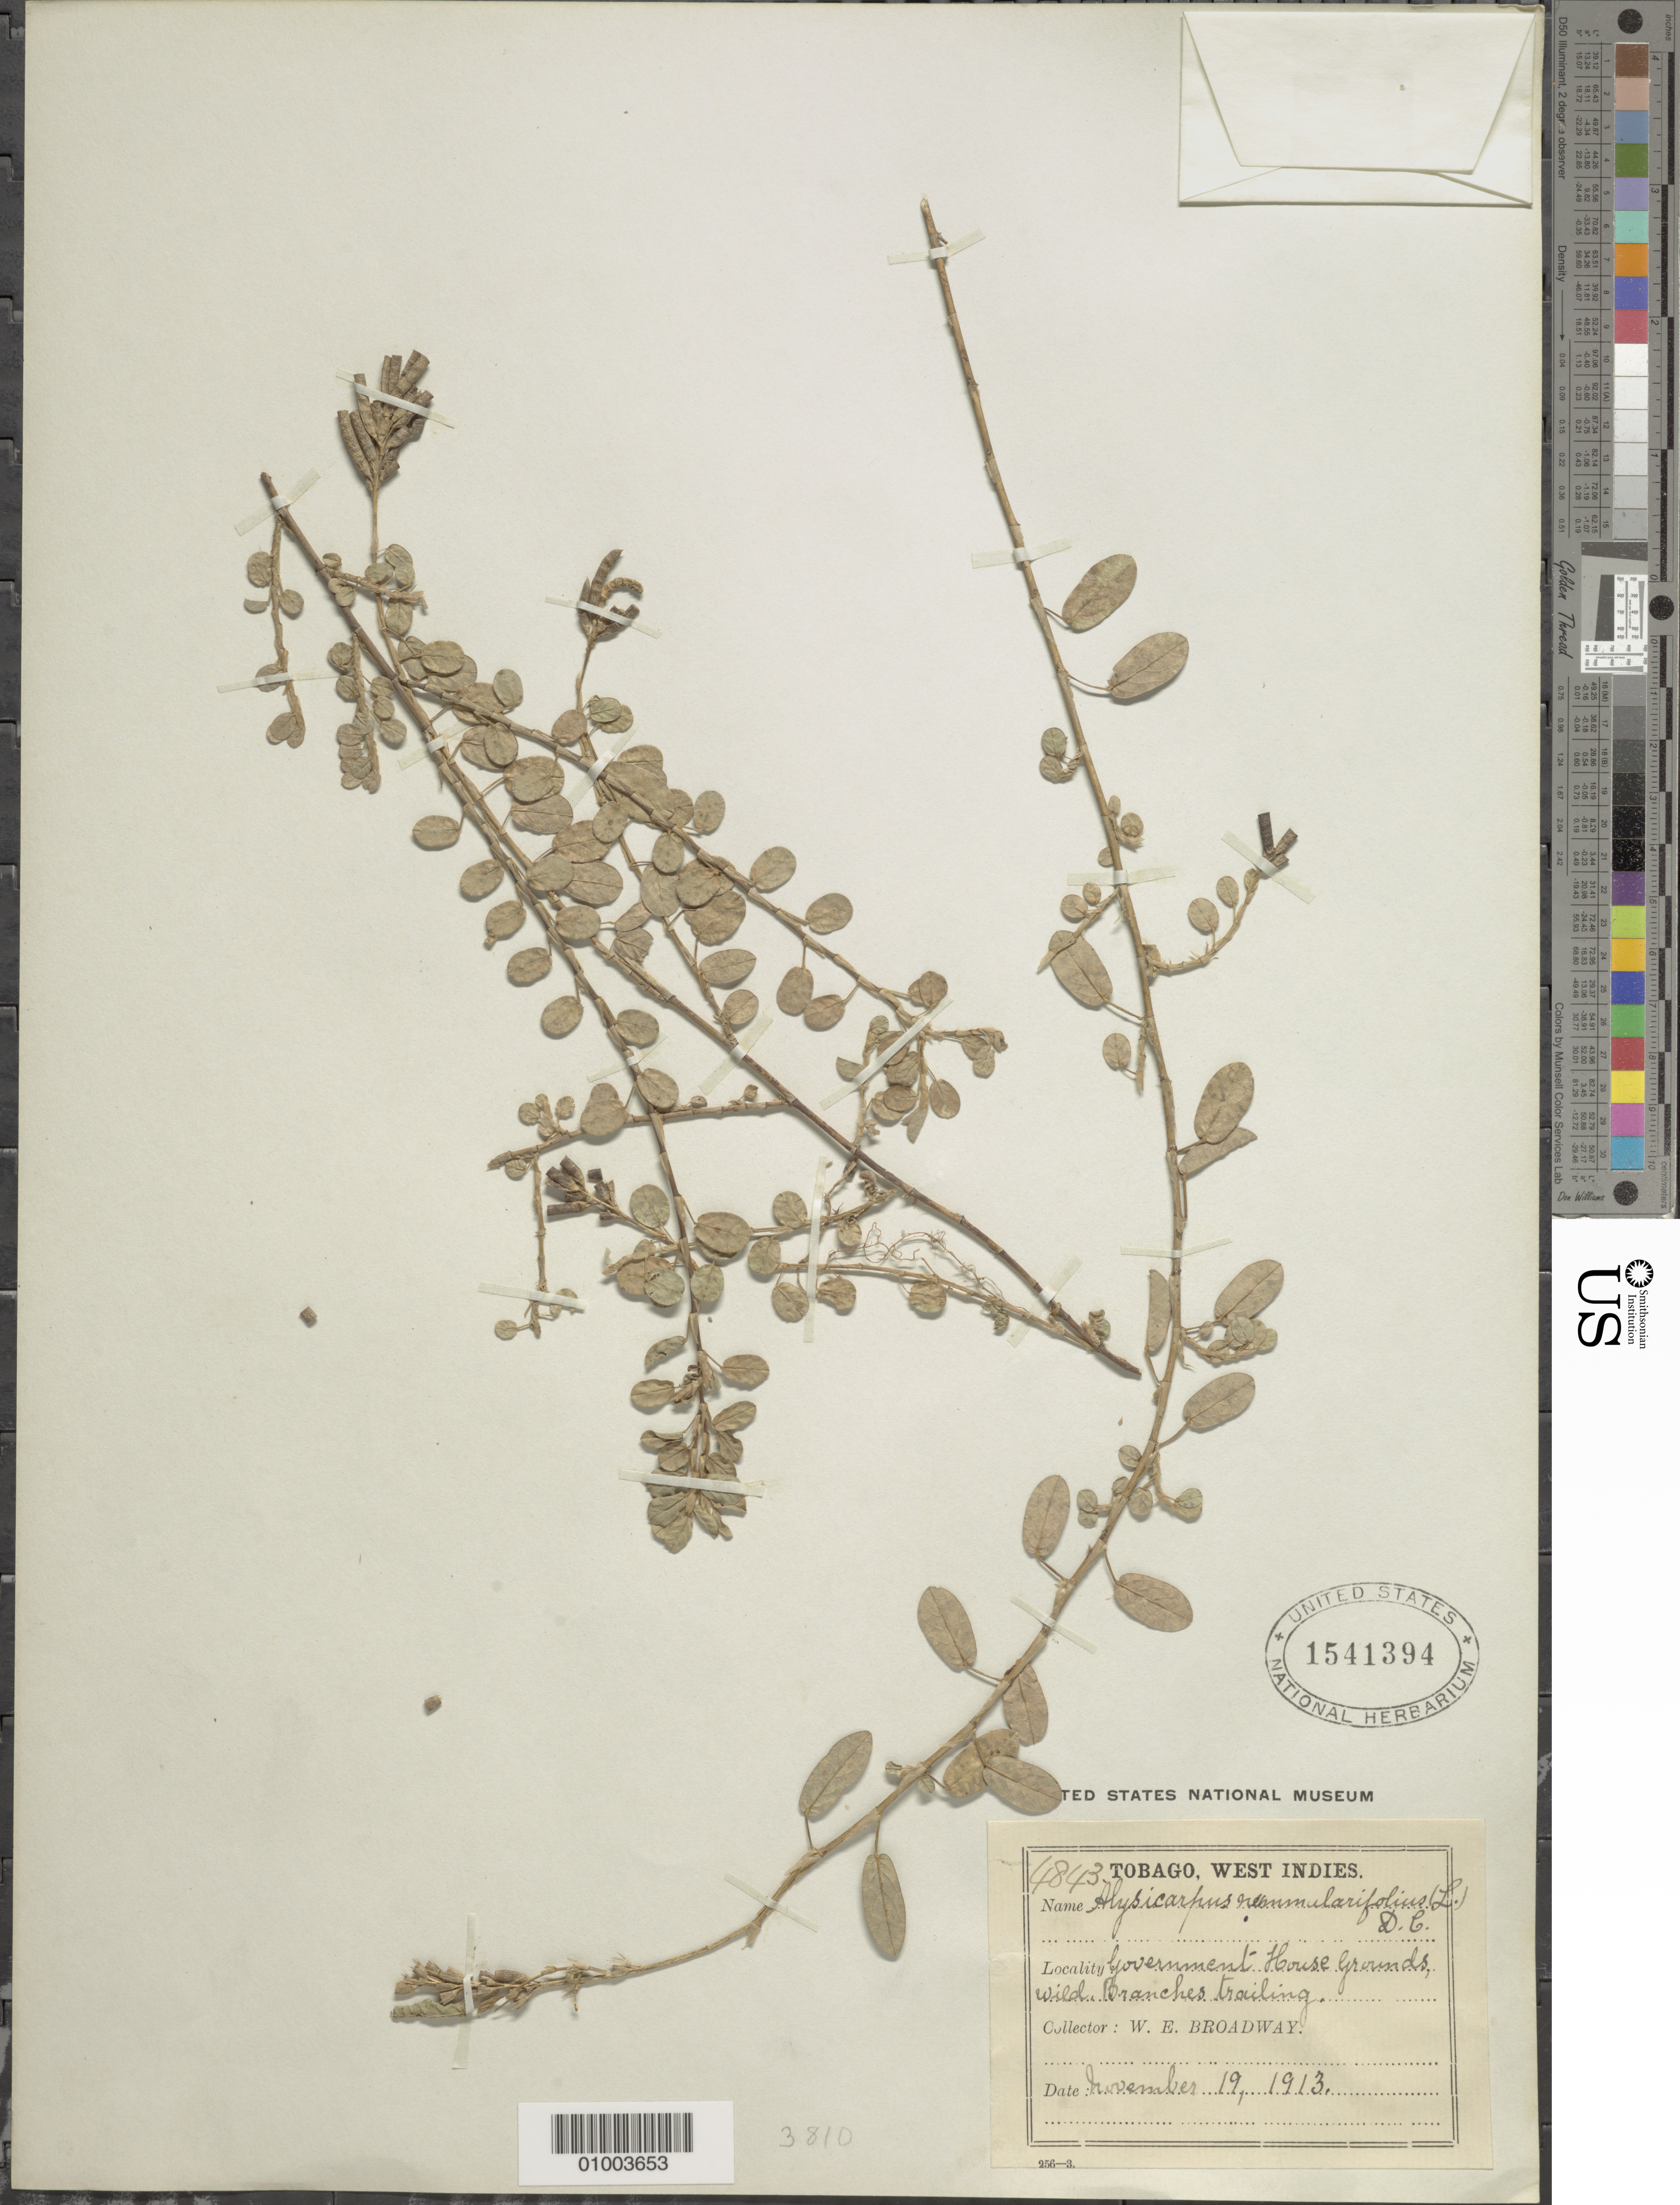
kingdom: Plantae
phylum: Tracheophyta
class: Magnoliopsida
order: Fabales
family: Fabaceae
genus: Alysicarpus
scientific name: Alysicarpus vaginalis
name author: (L.) DC.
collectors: W. E. Broadway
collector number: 4843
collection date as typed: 19 Nov 1913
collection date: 1913-11-19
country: Trinidad and Tobago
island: Tobago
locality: Government House Grounds, wild Branches trailing.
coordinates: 0 N, 0 E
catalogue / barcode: US 1541394